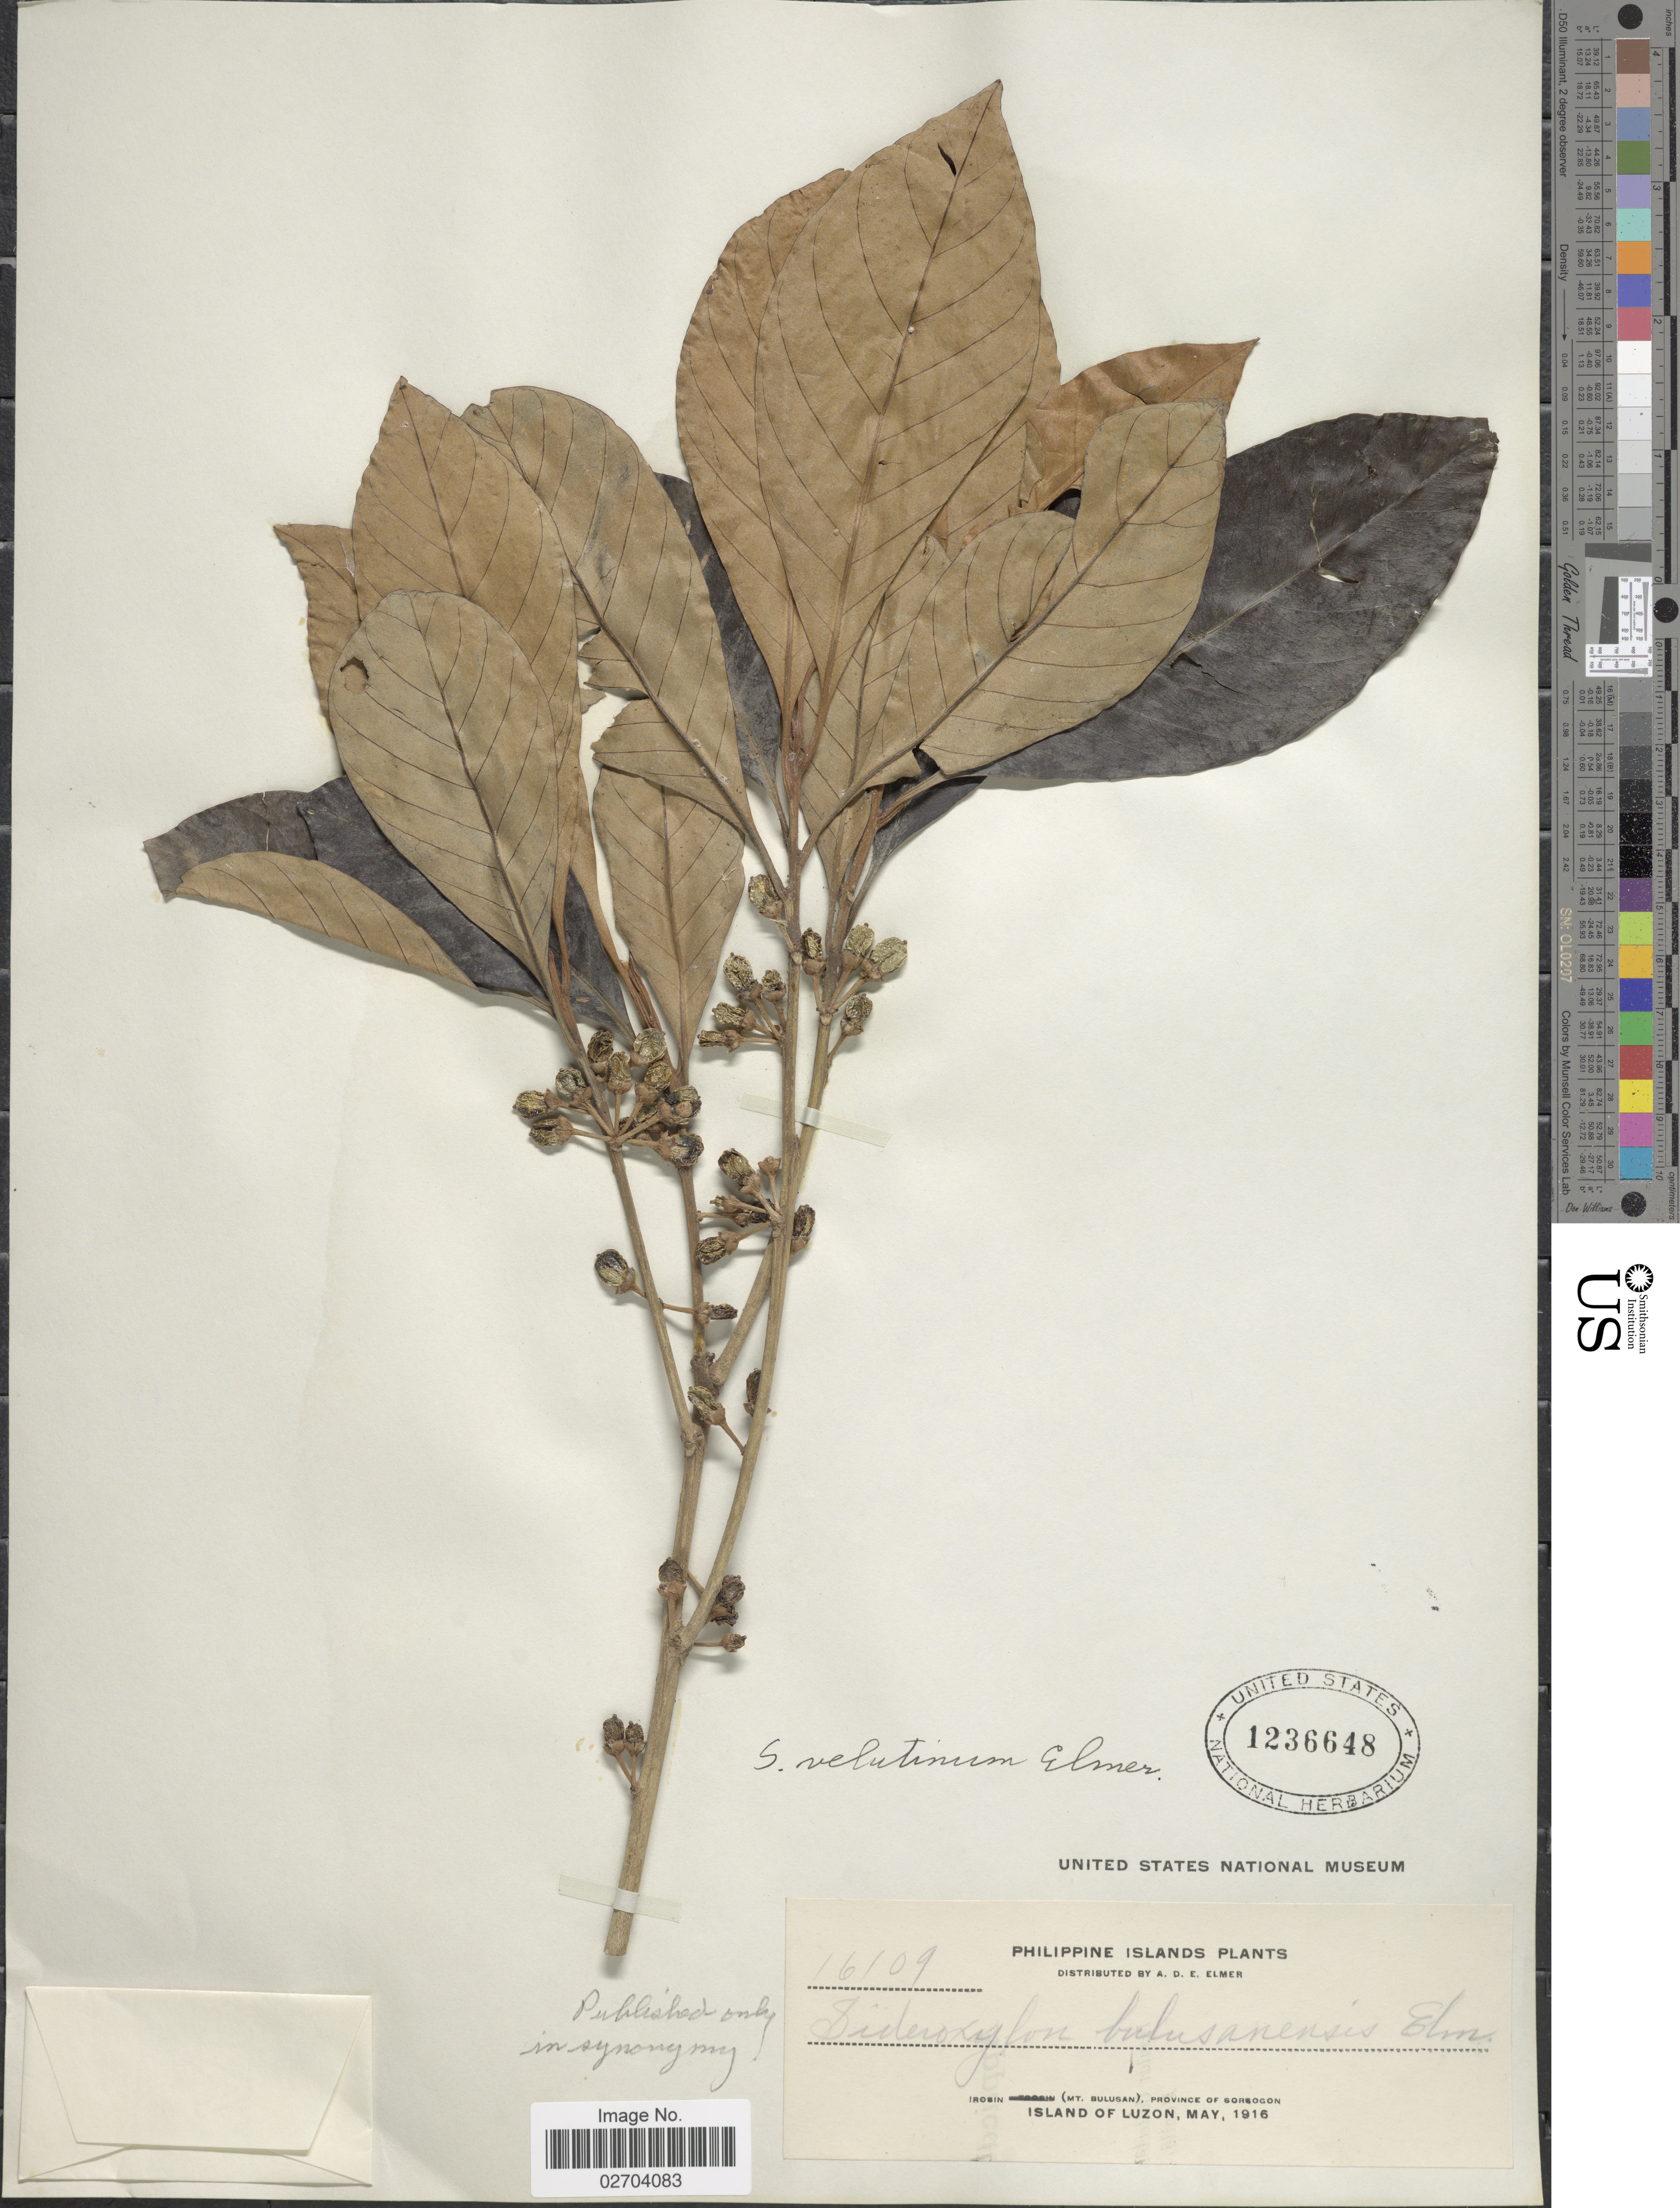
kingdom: Plantae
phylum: Tracheophyta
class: Magnoliopsida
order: Ericales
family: Sapotaceae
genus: Sideroxylon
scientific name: Sideroxylon sarcocarpum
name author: Merr.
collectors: A. D. E. Elmer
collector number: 16109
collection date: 1916-05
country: Philippines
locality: Irosin (Mt. Bulusan), Province of Sorosogon. Island of Luzon.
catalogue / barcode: US 1236648